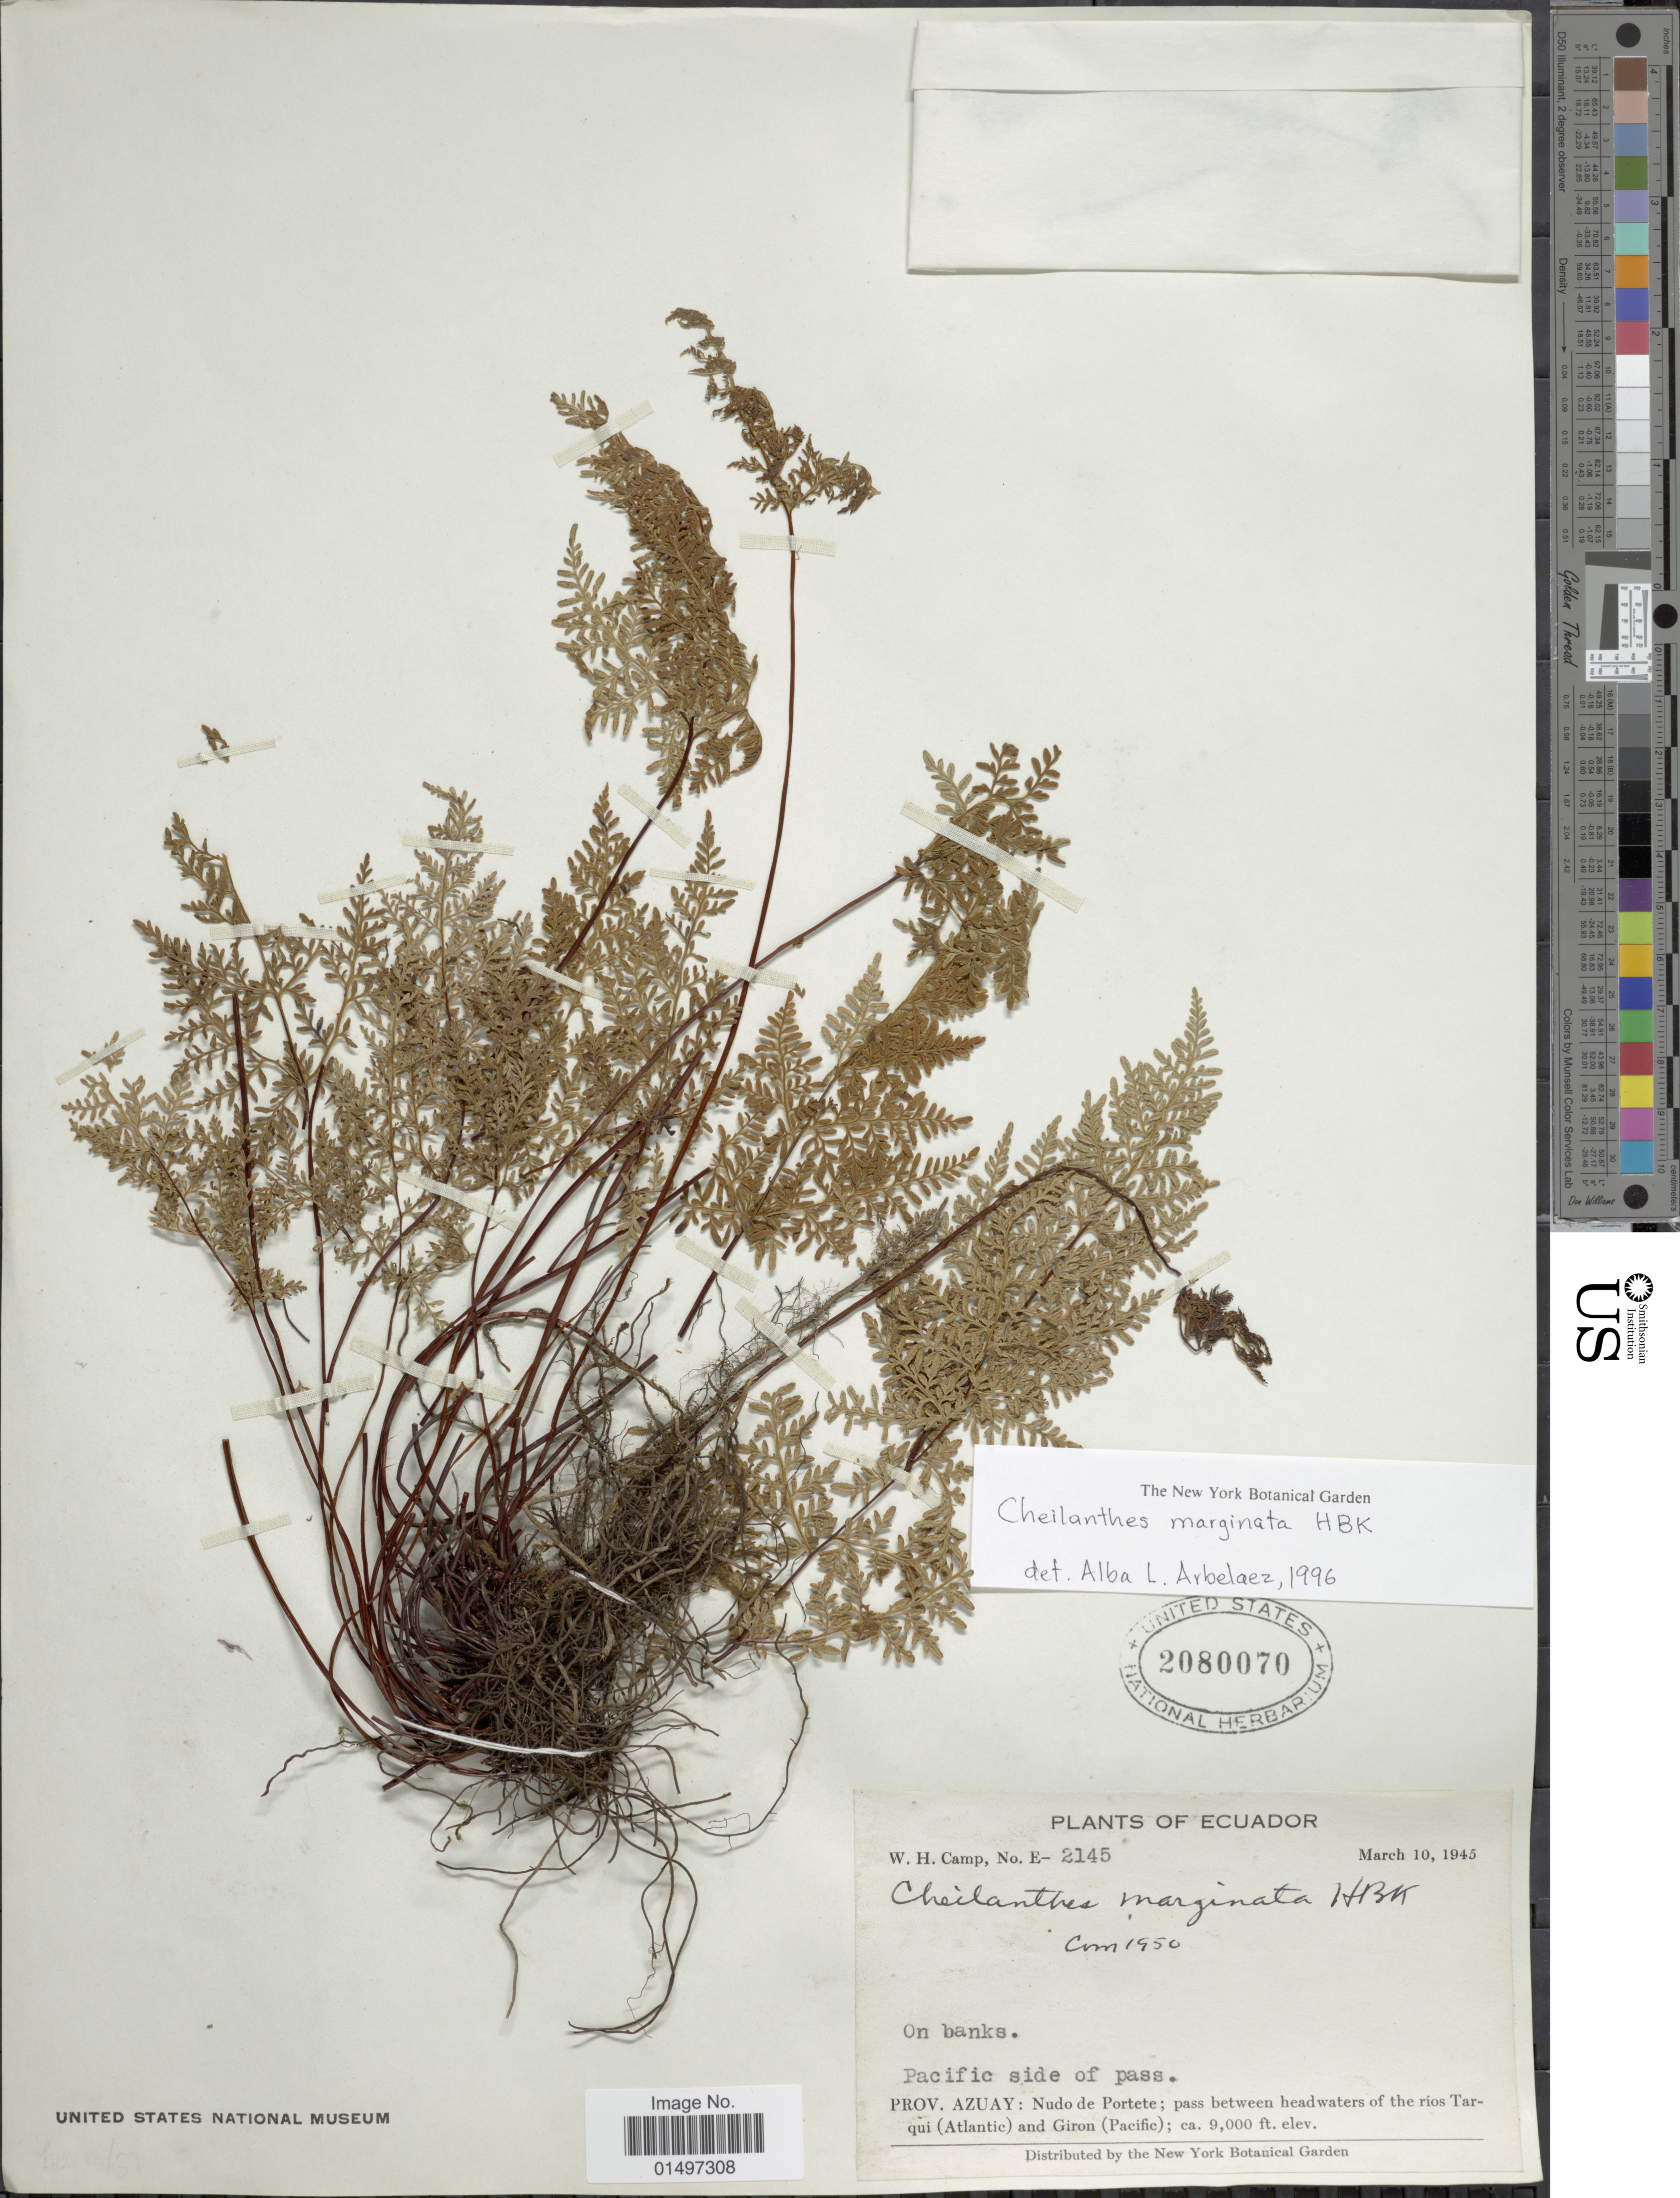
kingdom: Plantae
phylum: Tracheophyta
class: Polypodiopsida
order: Polypodiales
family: Pteridaceae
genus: Gaga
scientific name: Gaga marginata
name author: (Kunth) Fay W. Li & Windham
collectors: W. H. Camp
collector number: E-2145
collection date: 1945-03-10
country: Ecuador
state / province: Azuay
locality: Prov. Azuay: Nudo de Portete; pass between headwaters of the rios Tarqui (Atlantic) and Giron (Pacific).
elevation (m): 2743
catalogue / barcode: US 2080070